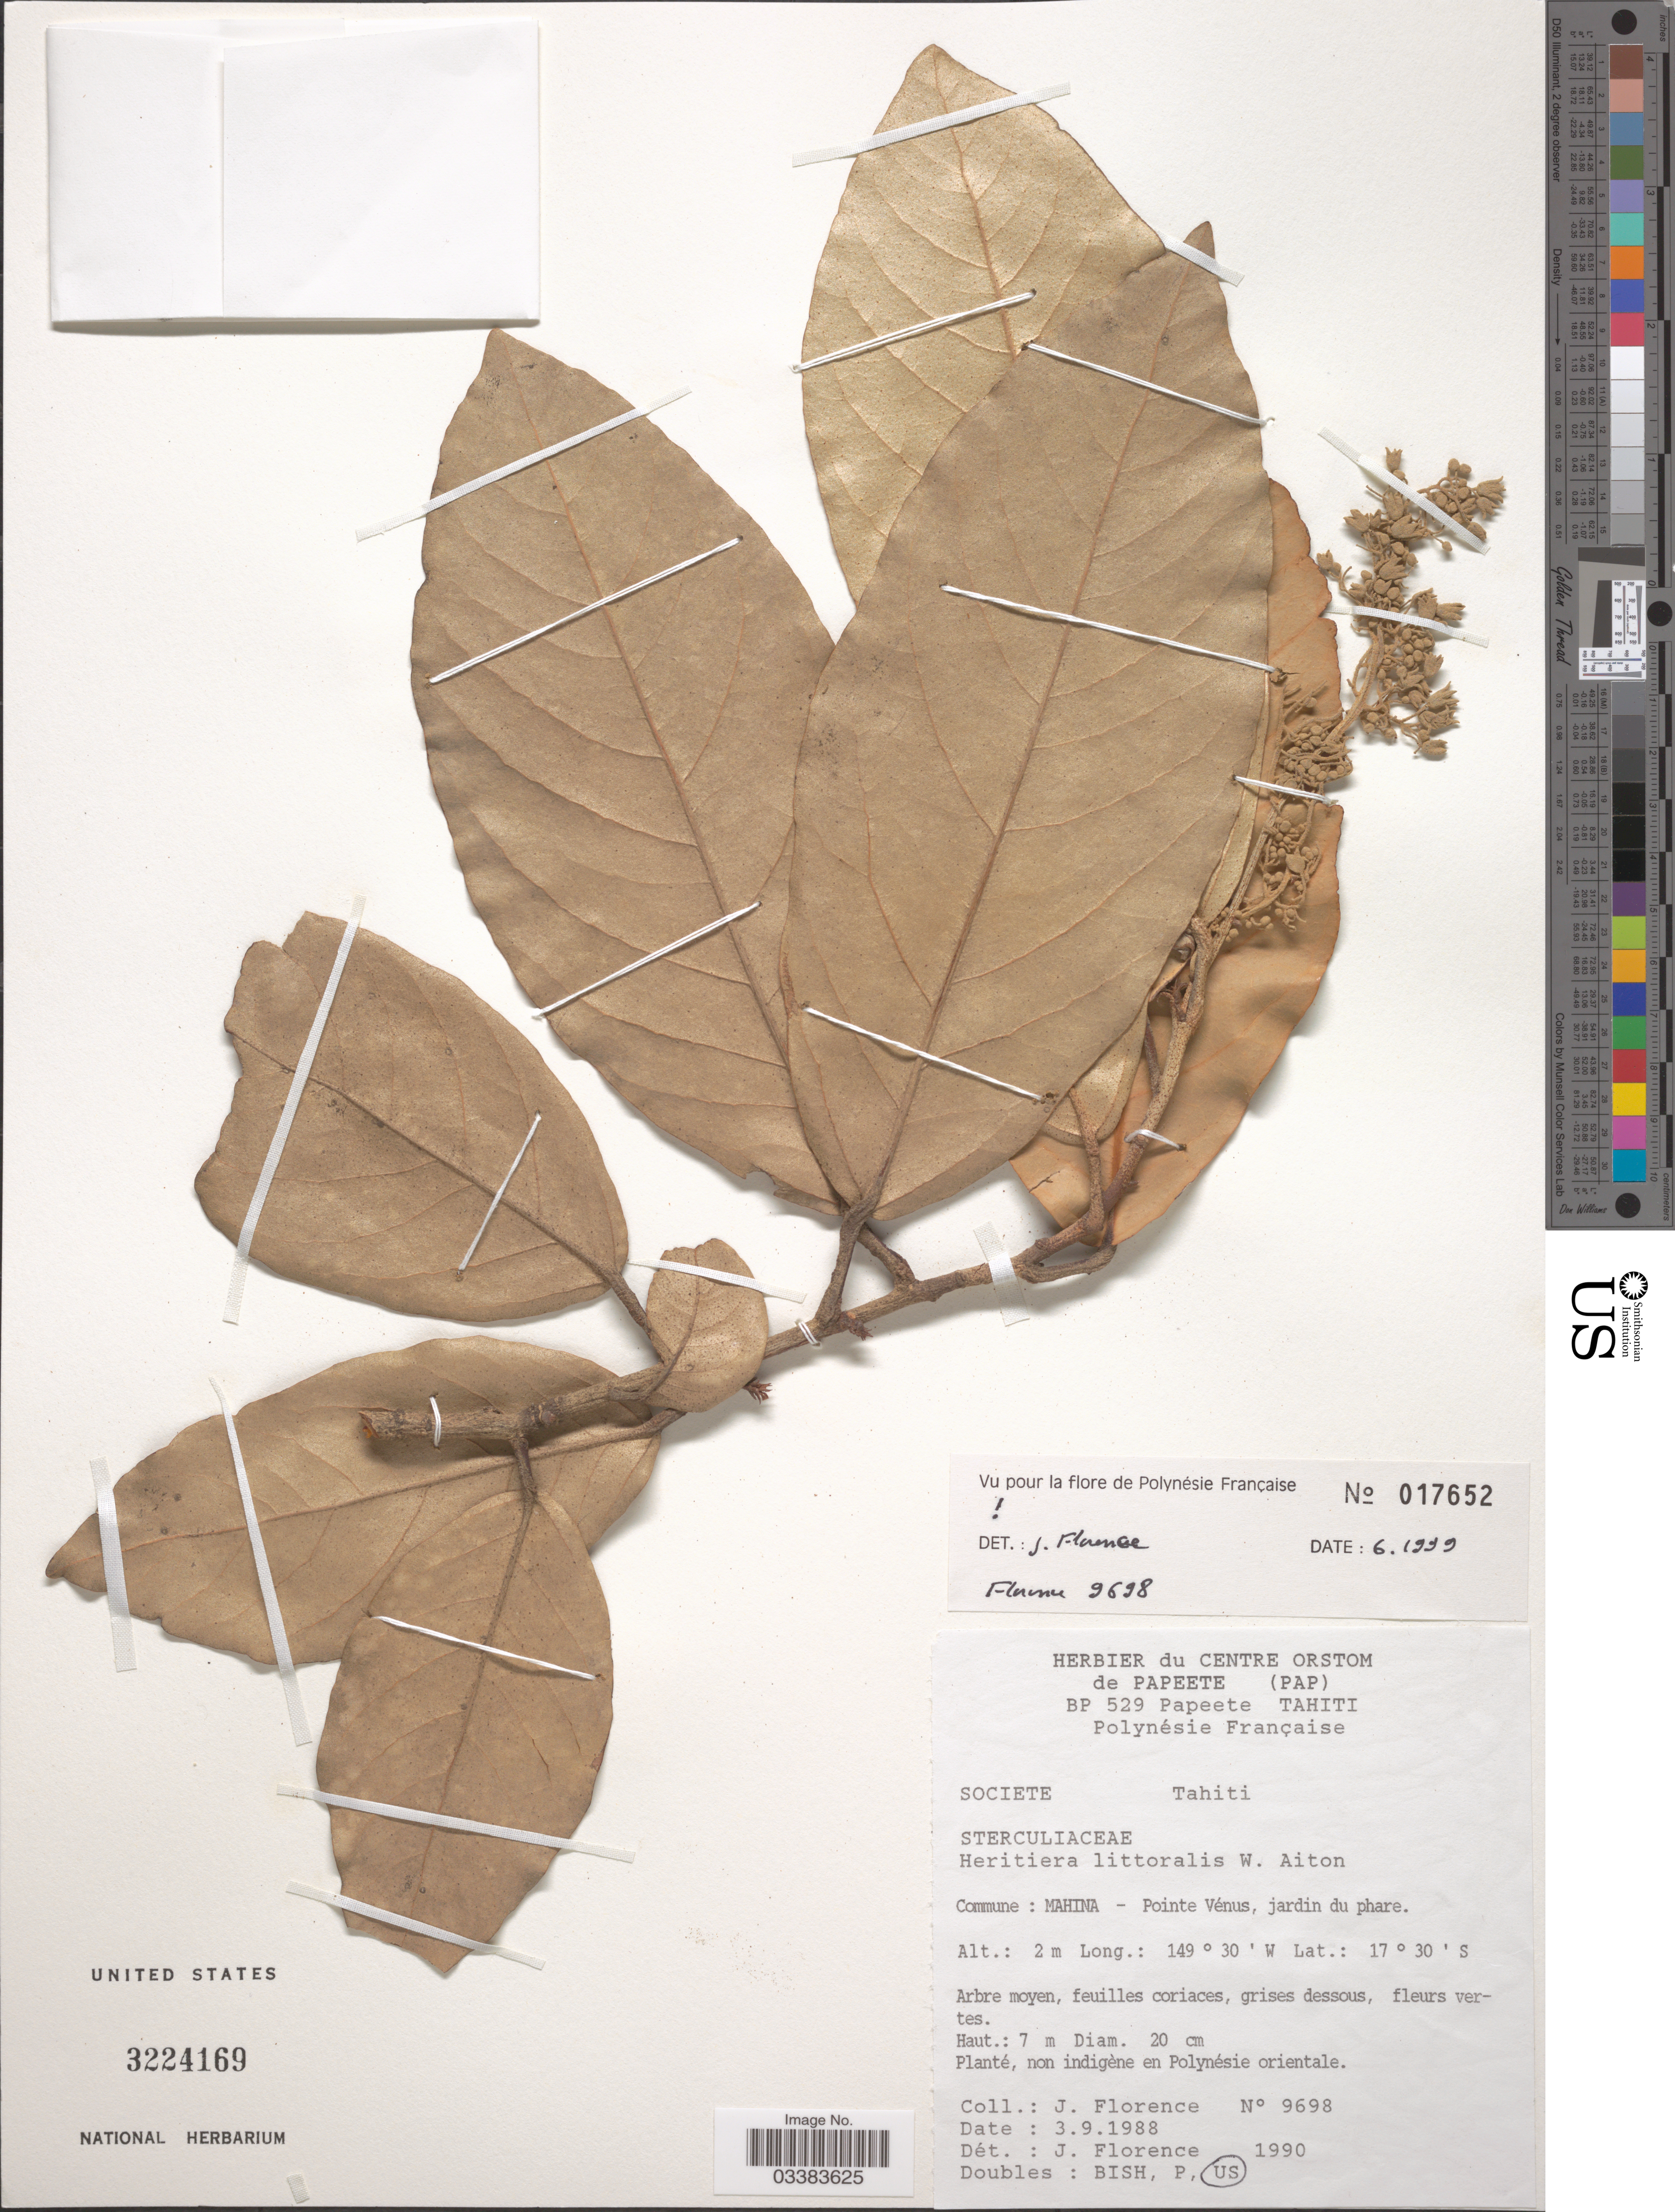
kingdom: Plantae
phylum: Tracheophyta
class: Magnoliopsida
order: Malvales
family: Malvaceae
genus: Heritiera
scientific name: Heritiera littoralis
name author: Aiton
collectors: J. Florence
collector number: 9698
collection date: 1988-09-03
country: French Polynesia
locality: BP 529 Papeete. Commune : Mahina - Pointe Vénus, jardin du phare.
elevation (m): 2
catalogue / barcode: US 3224169